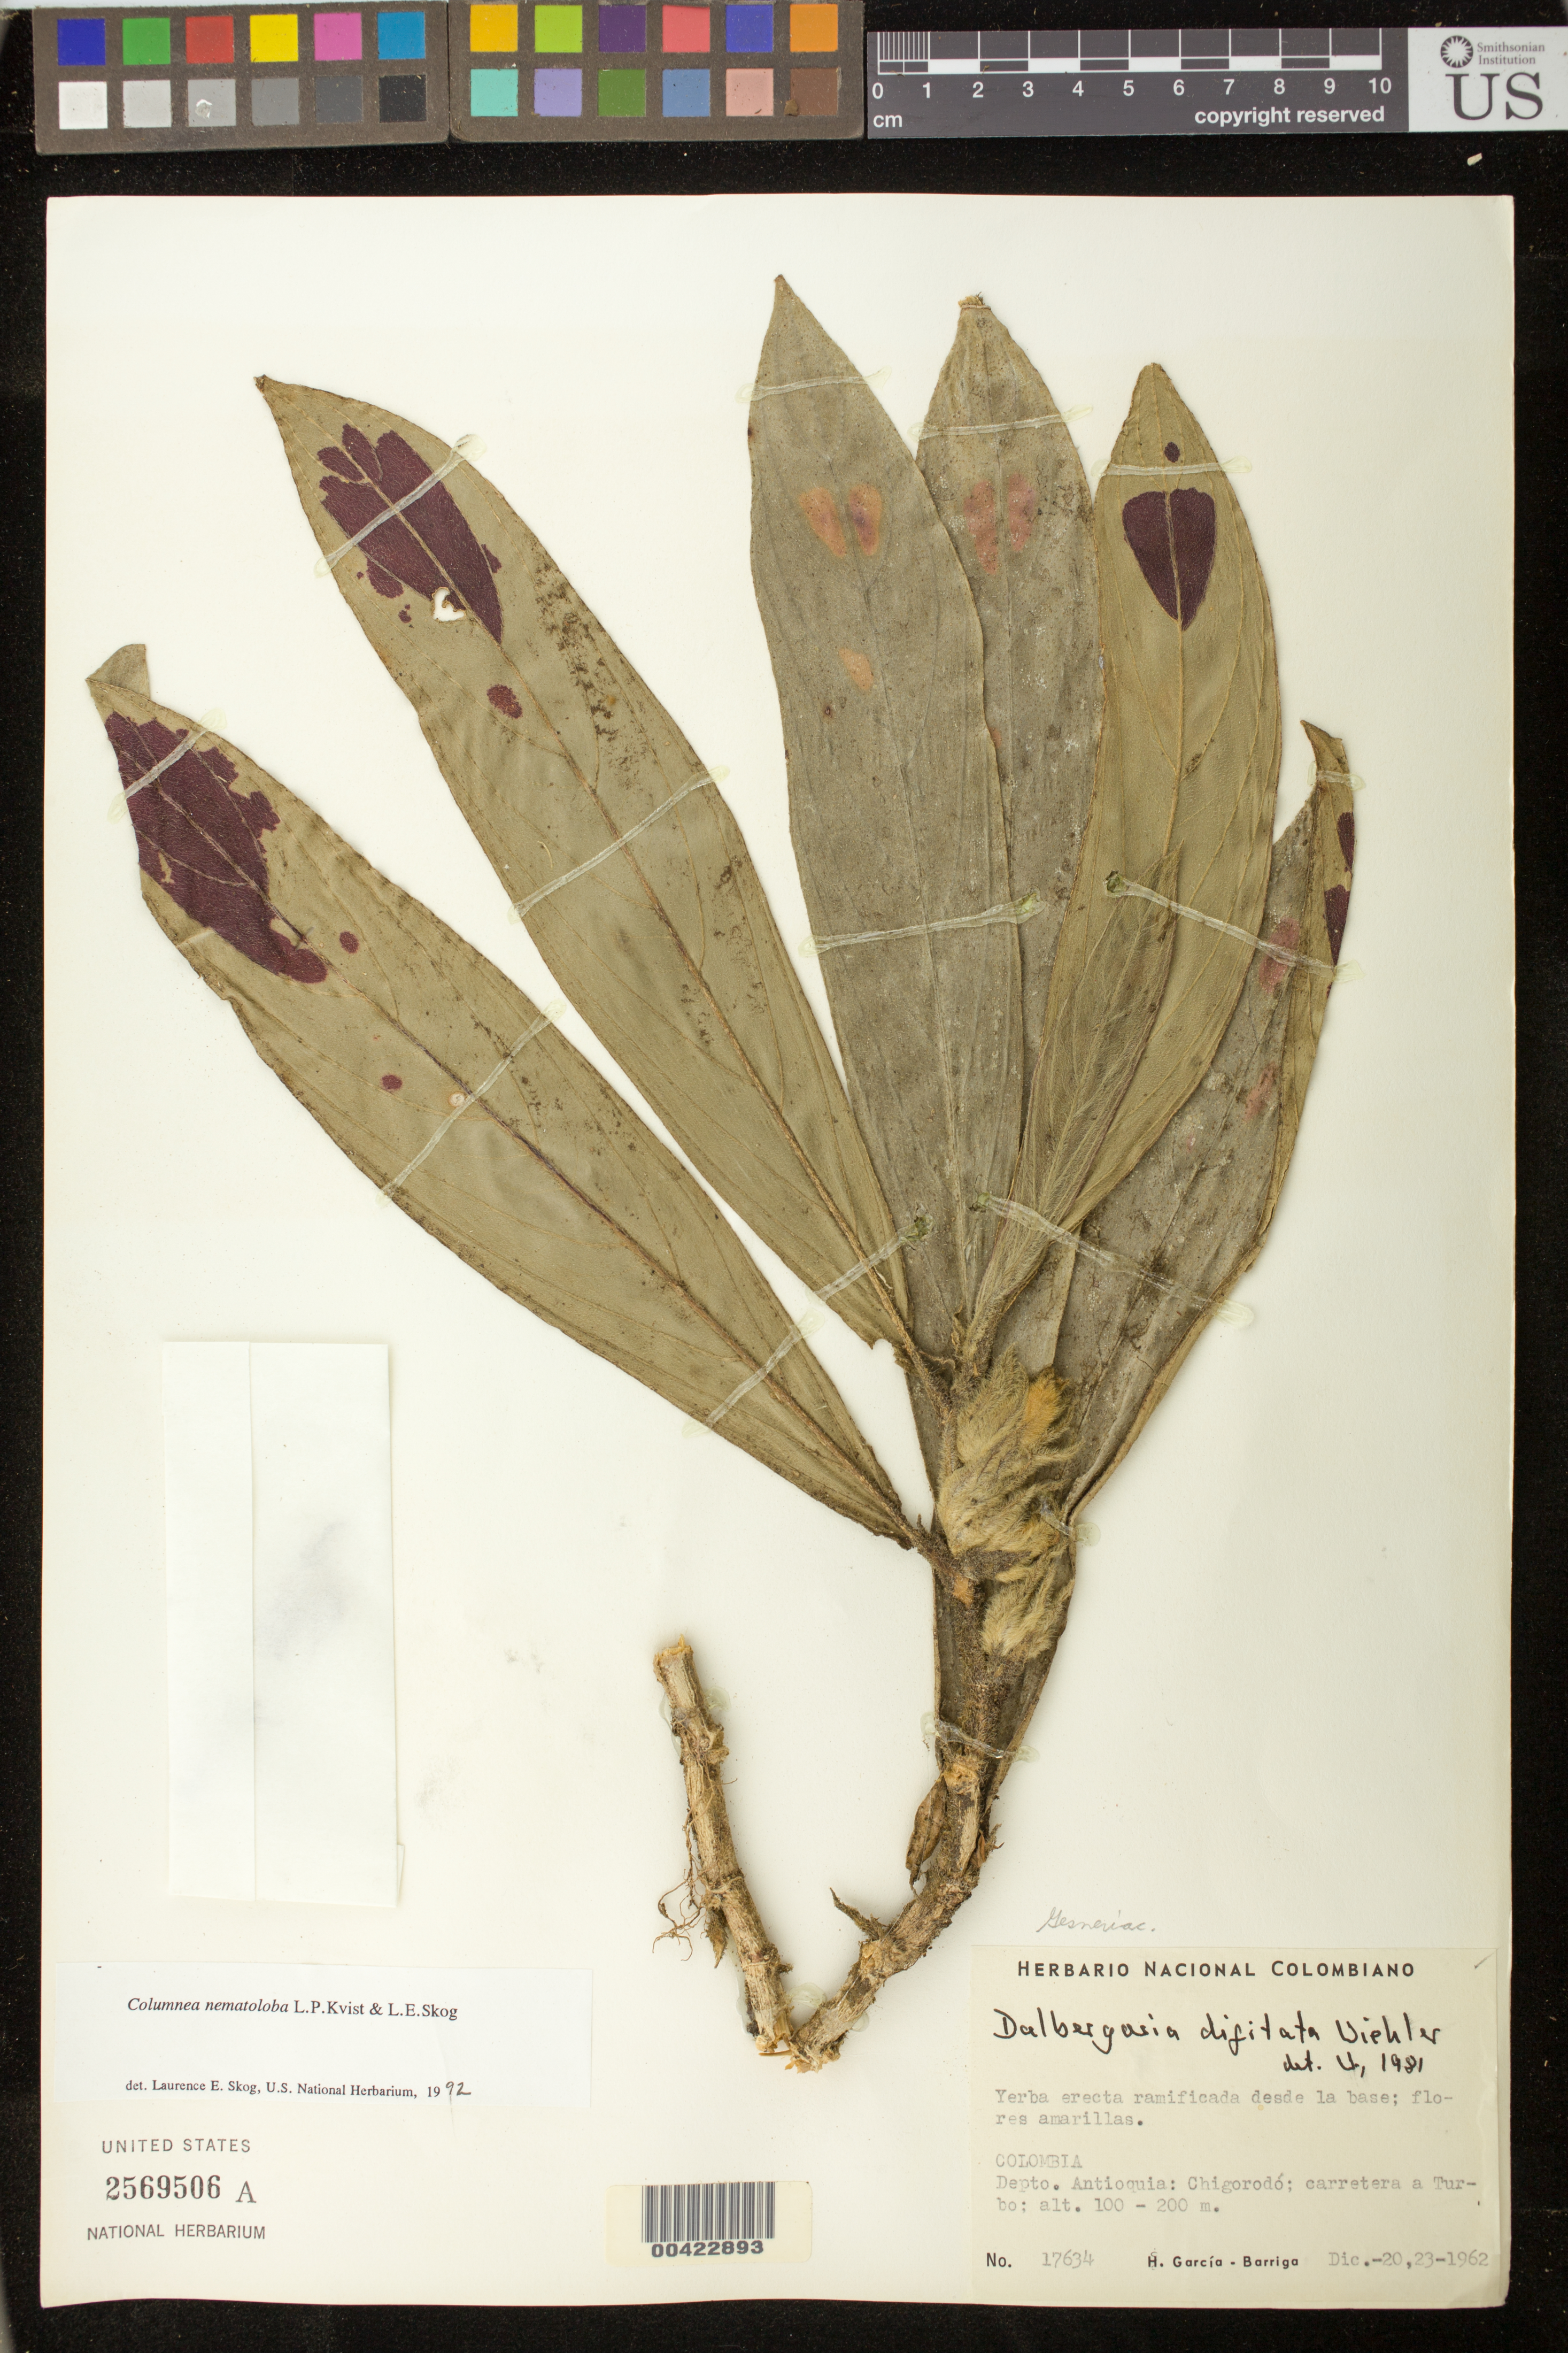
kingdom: Plantae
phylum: Tracheophyta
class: Magnoliopsida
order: Lamiales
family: Gesneriaceae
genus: Columnea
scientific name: Columnea nematoloba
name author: L.P. Kvist & L.E. Skog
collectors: H. García Barriga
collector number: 17634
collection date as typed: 20-23 Dec 1962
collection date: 1962-12-20/1962-12-23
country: Colombia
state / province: Antioquia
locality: Chigorodo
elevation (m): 100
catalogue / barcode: US 2569506A